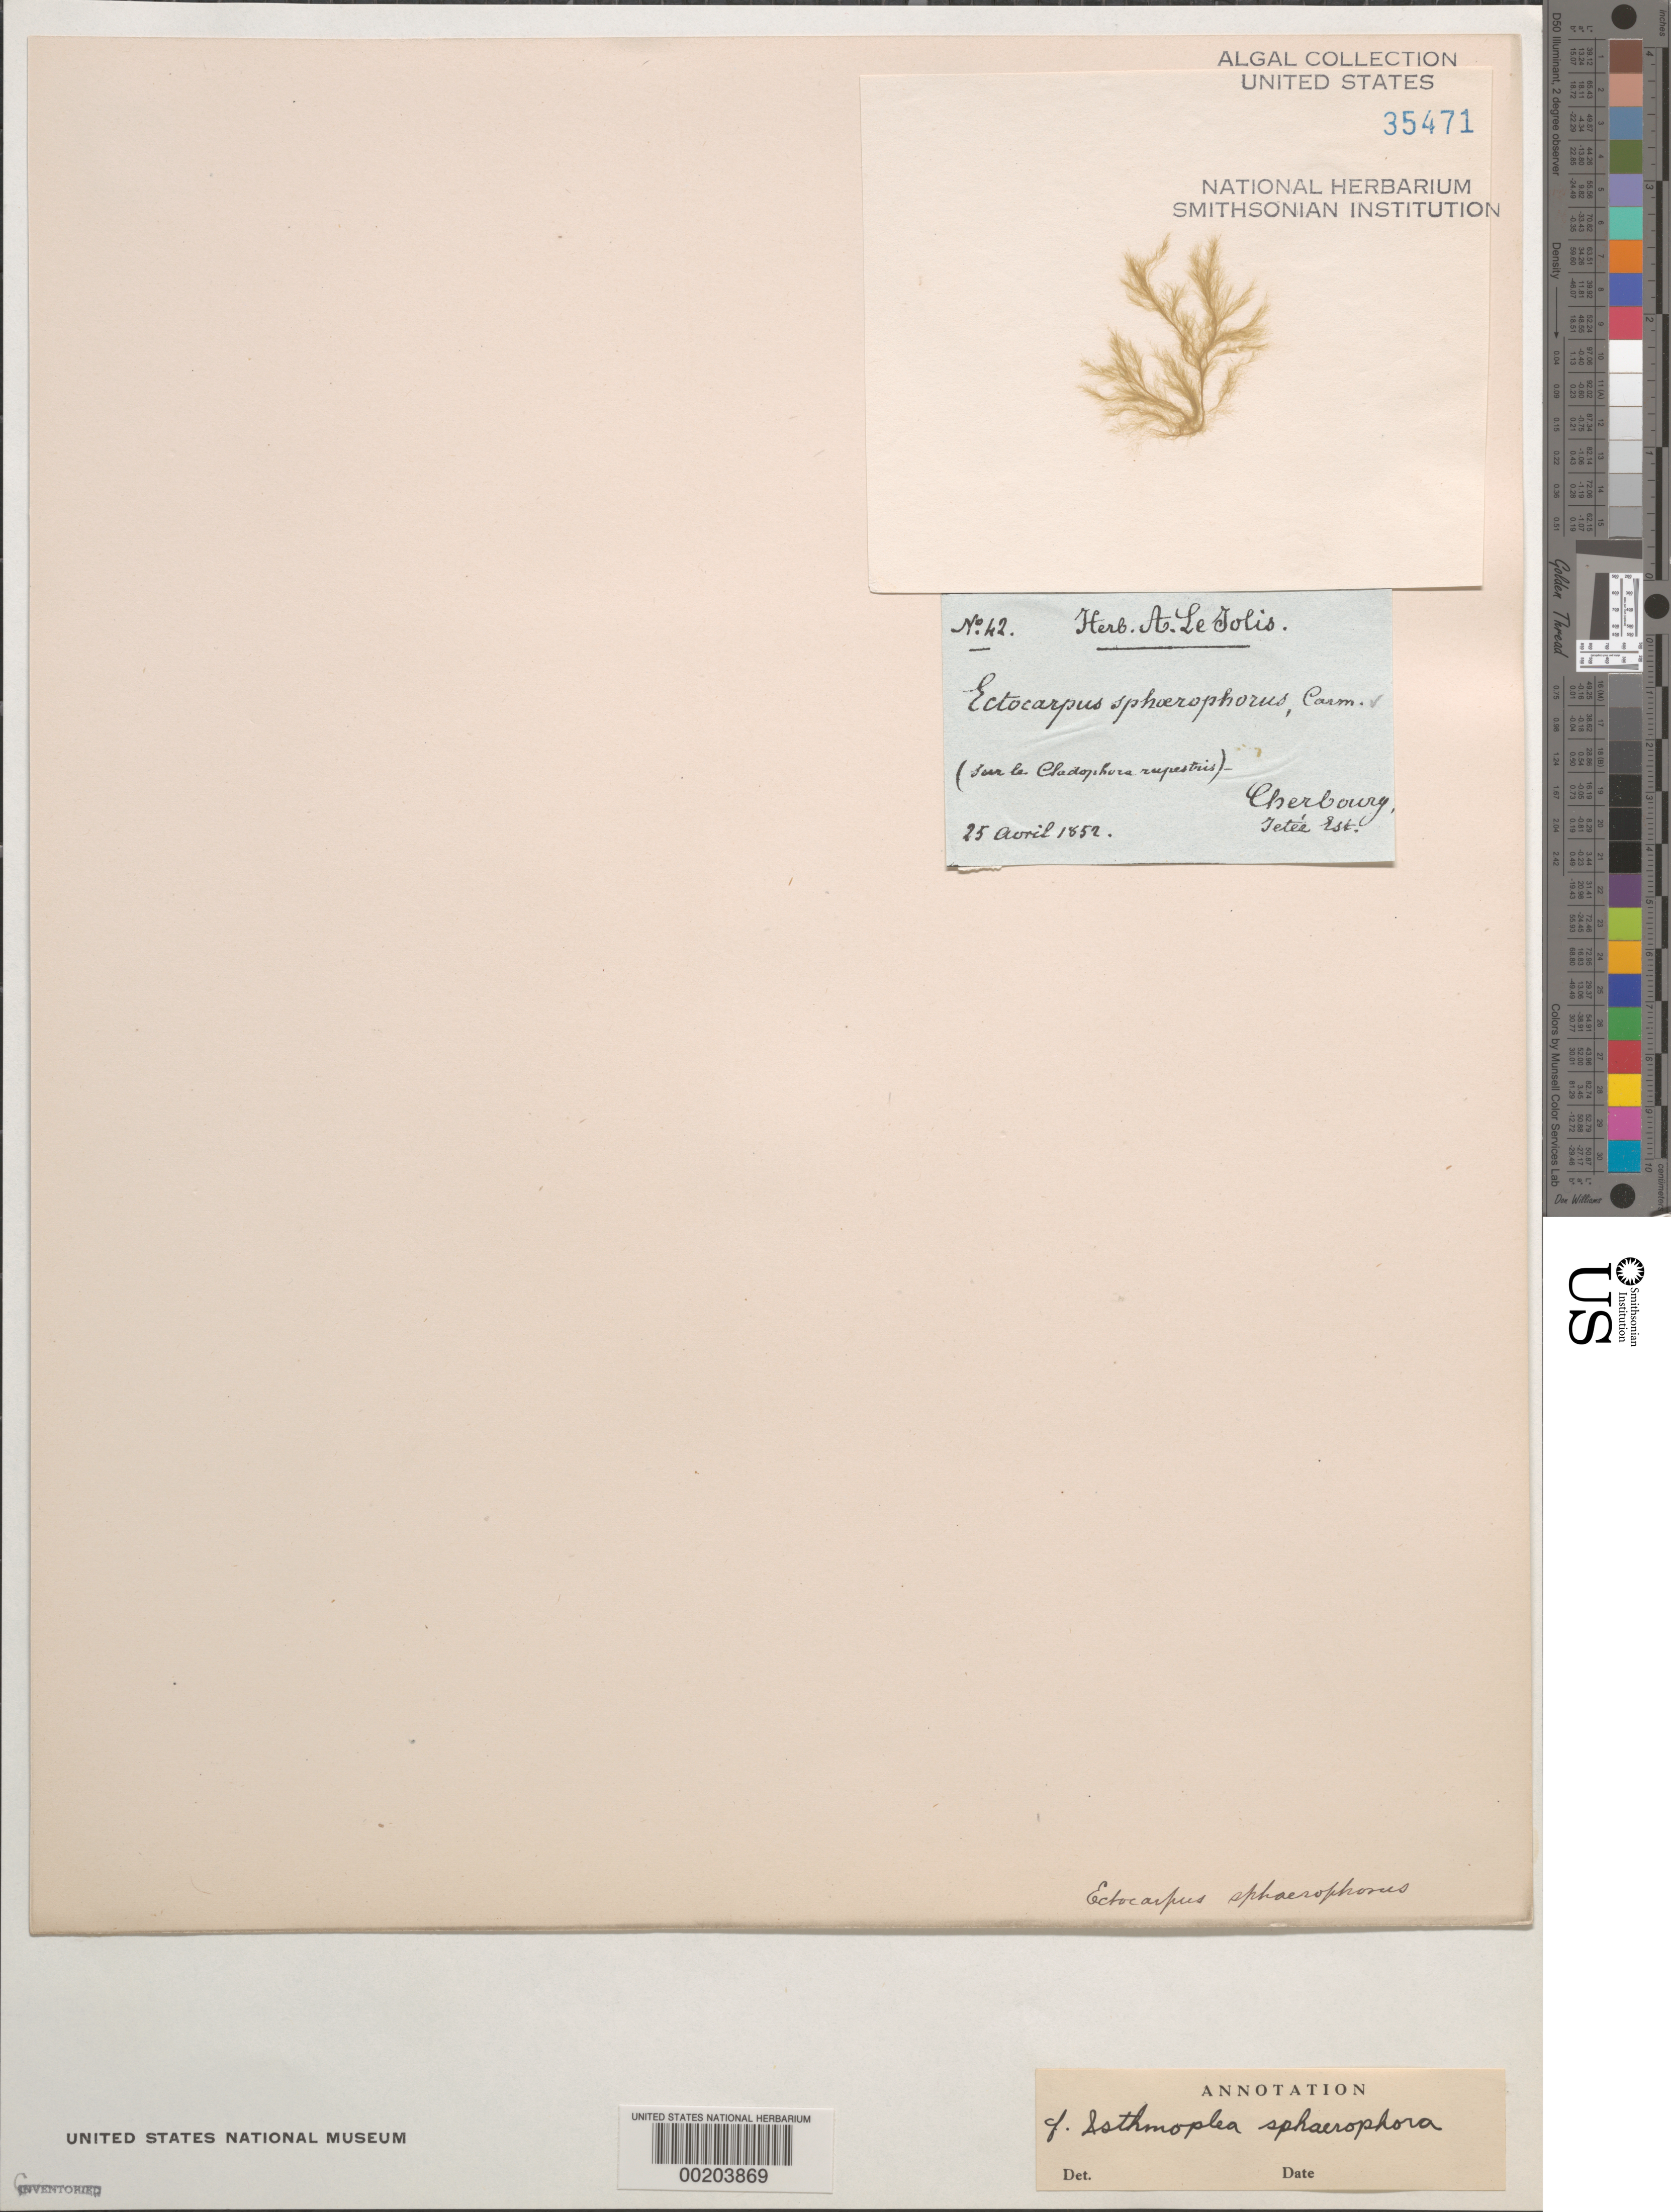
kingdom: Chromista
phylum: Ochrophyta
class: Phaeophyceae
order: Ectocarpales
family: Chordariaceae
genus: Isthmoplea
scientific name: Isthmoplea sphaerophora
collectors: Le Jolis, A. F. (herbarium)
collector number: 42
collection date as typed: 25 Apr 1852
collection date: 1852-04-25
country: France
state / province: Normandie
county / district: Manche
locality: Cherbourg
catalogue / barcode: US 35471